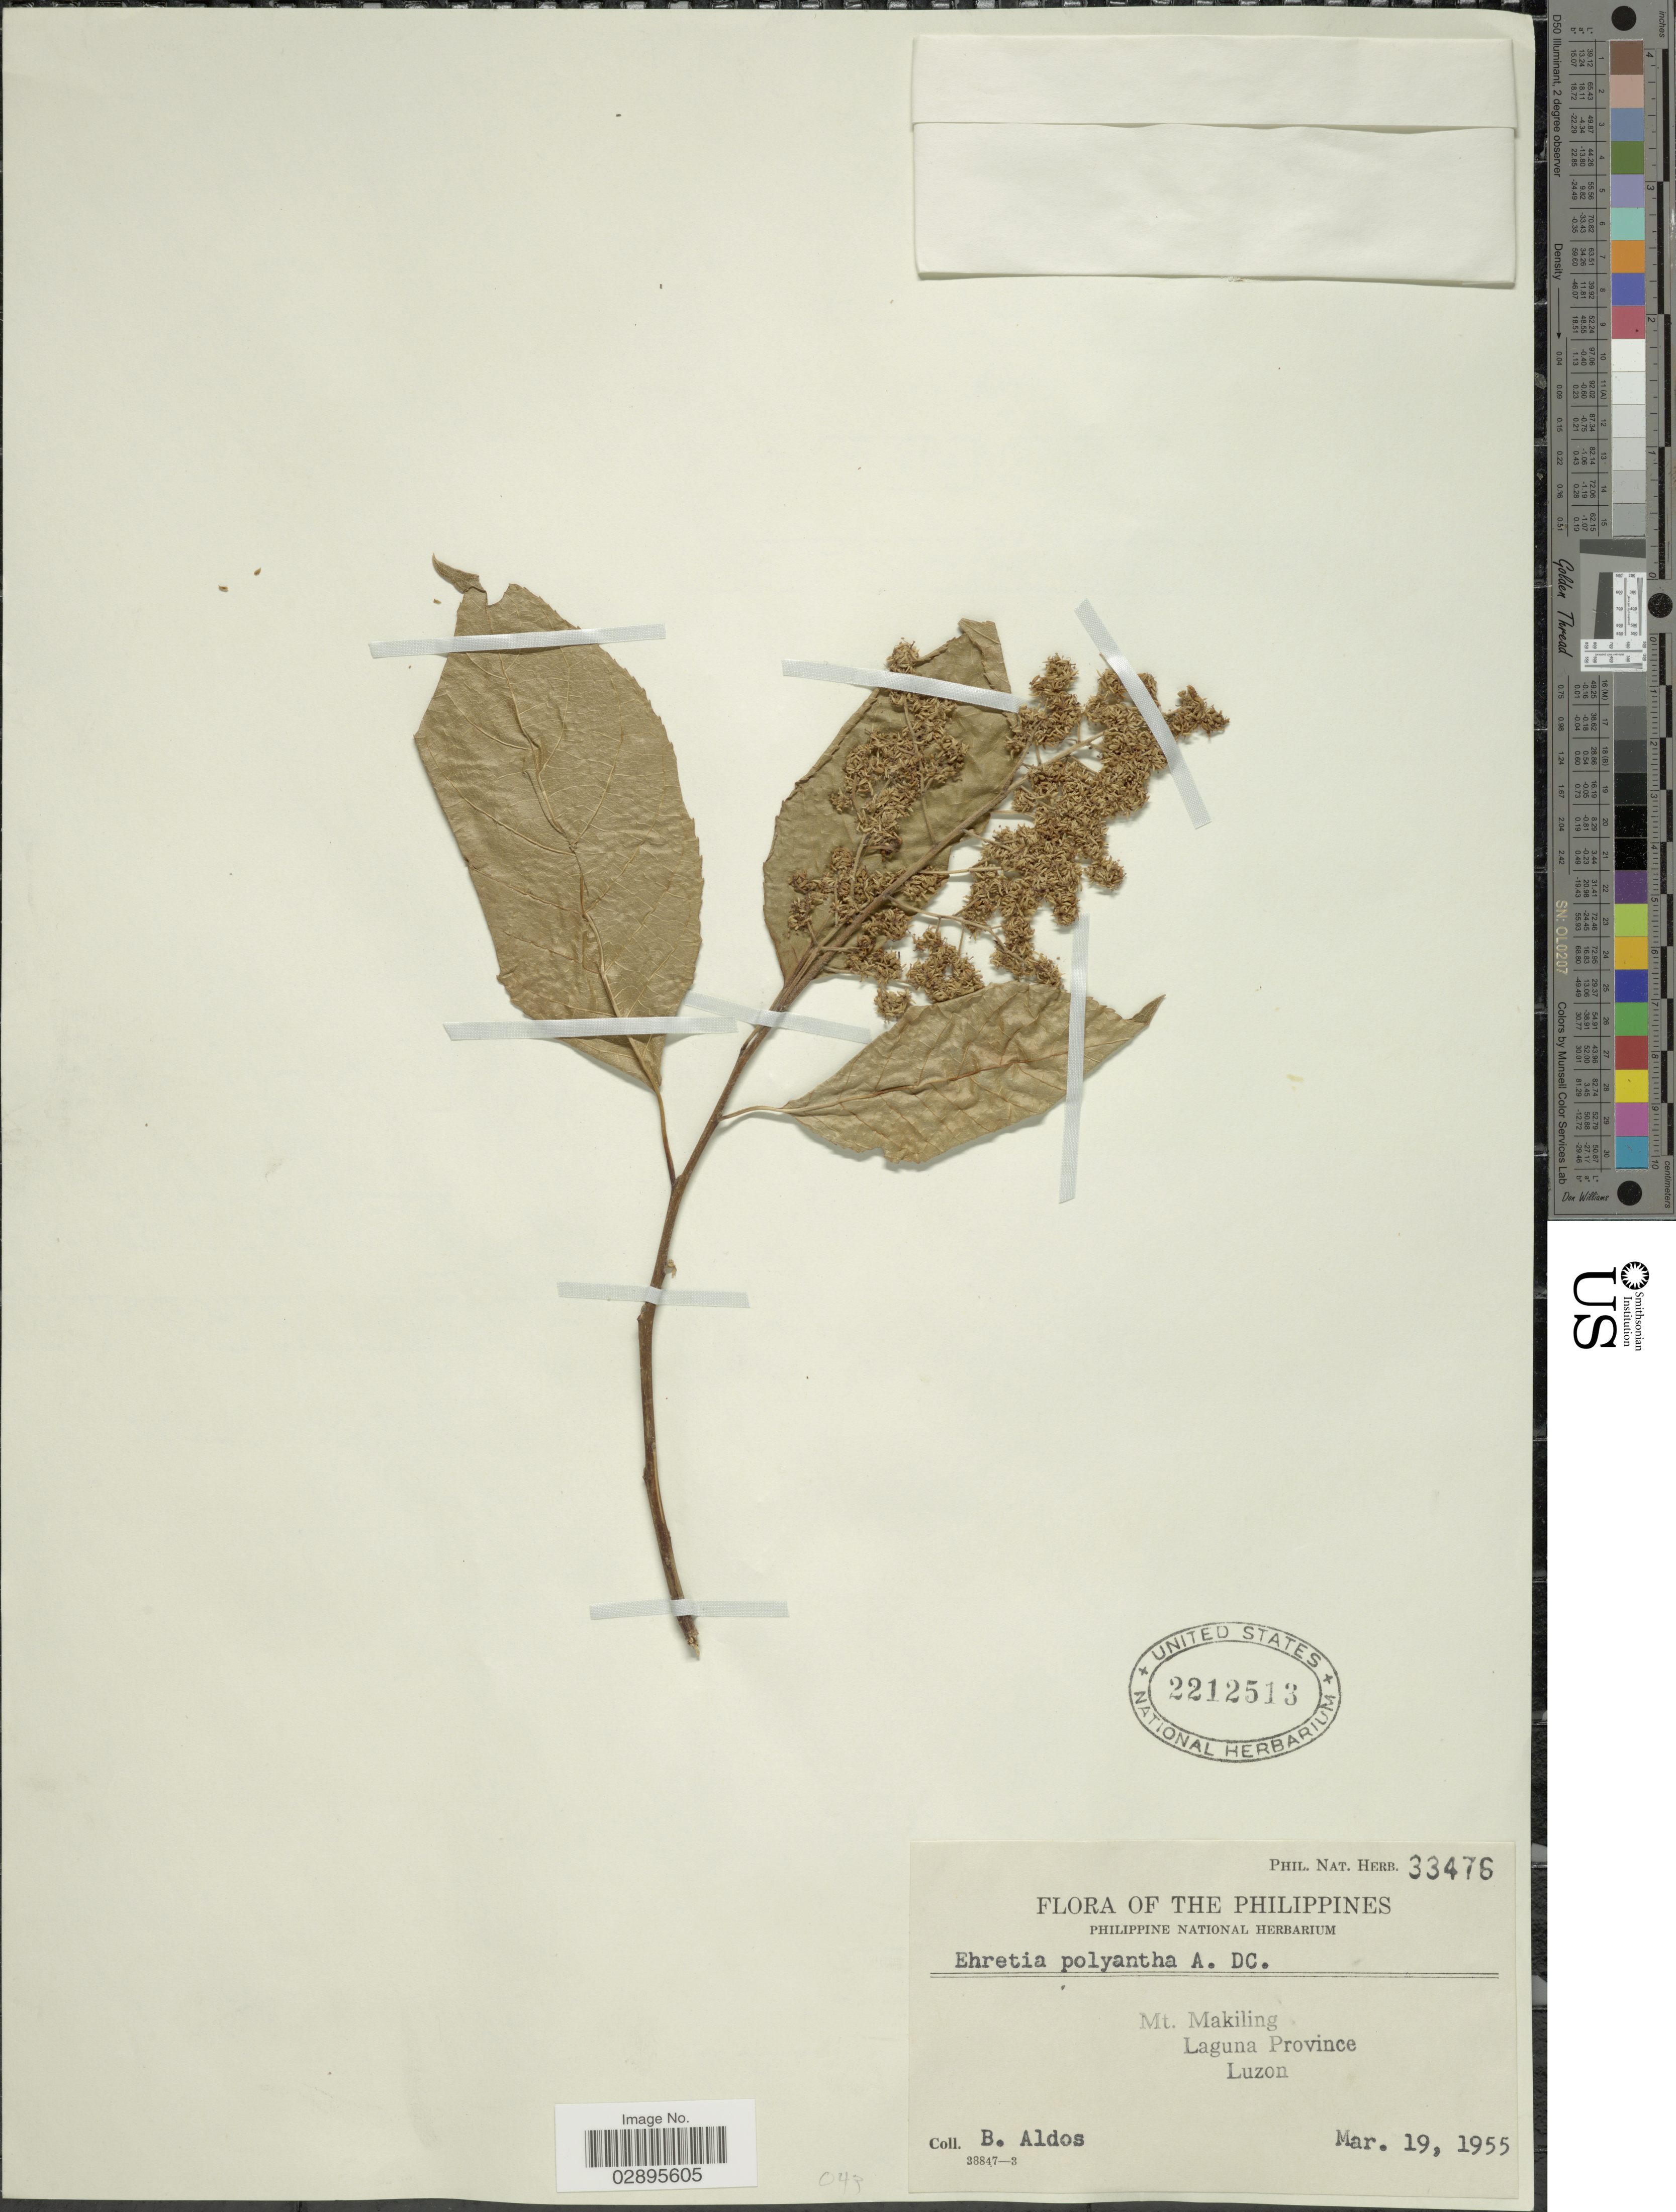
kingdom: Plantae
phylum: Tracheophyta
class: Magnoliopsida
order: Boraginales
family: Ehretiaceae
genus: Ehretia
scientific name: Ehretia polyantha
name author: A. DC.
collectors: B. Aldos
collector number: Phil. Nat. Herb. 33476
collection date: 1955-03-19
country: Philippines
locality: Mt. Makiling, Laguna Province, Luzon.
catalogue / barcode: US 2212513